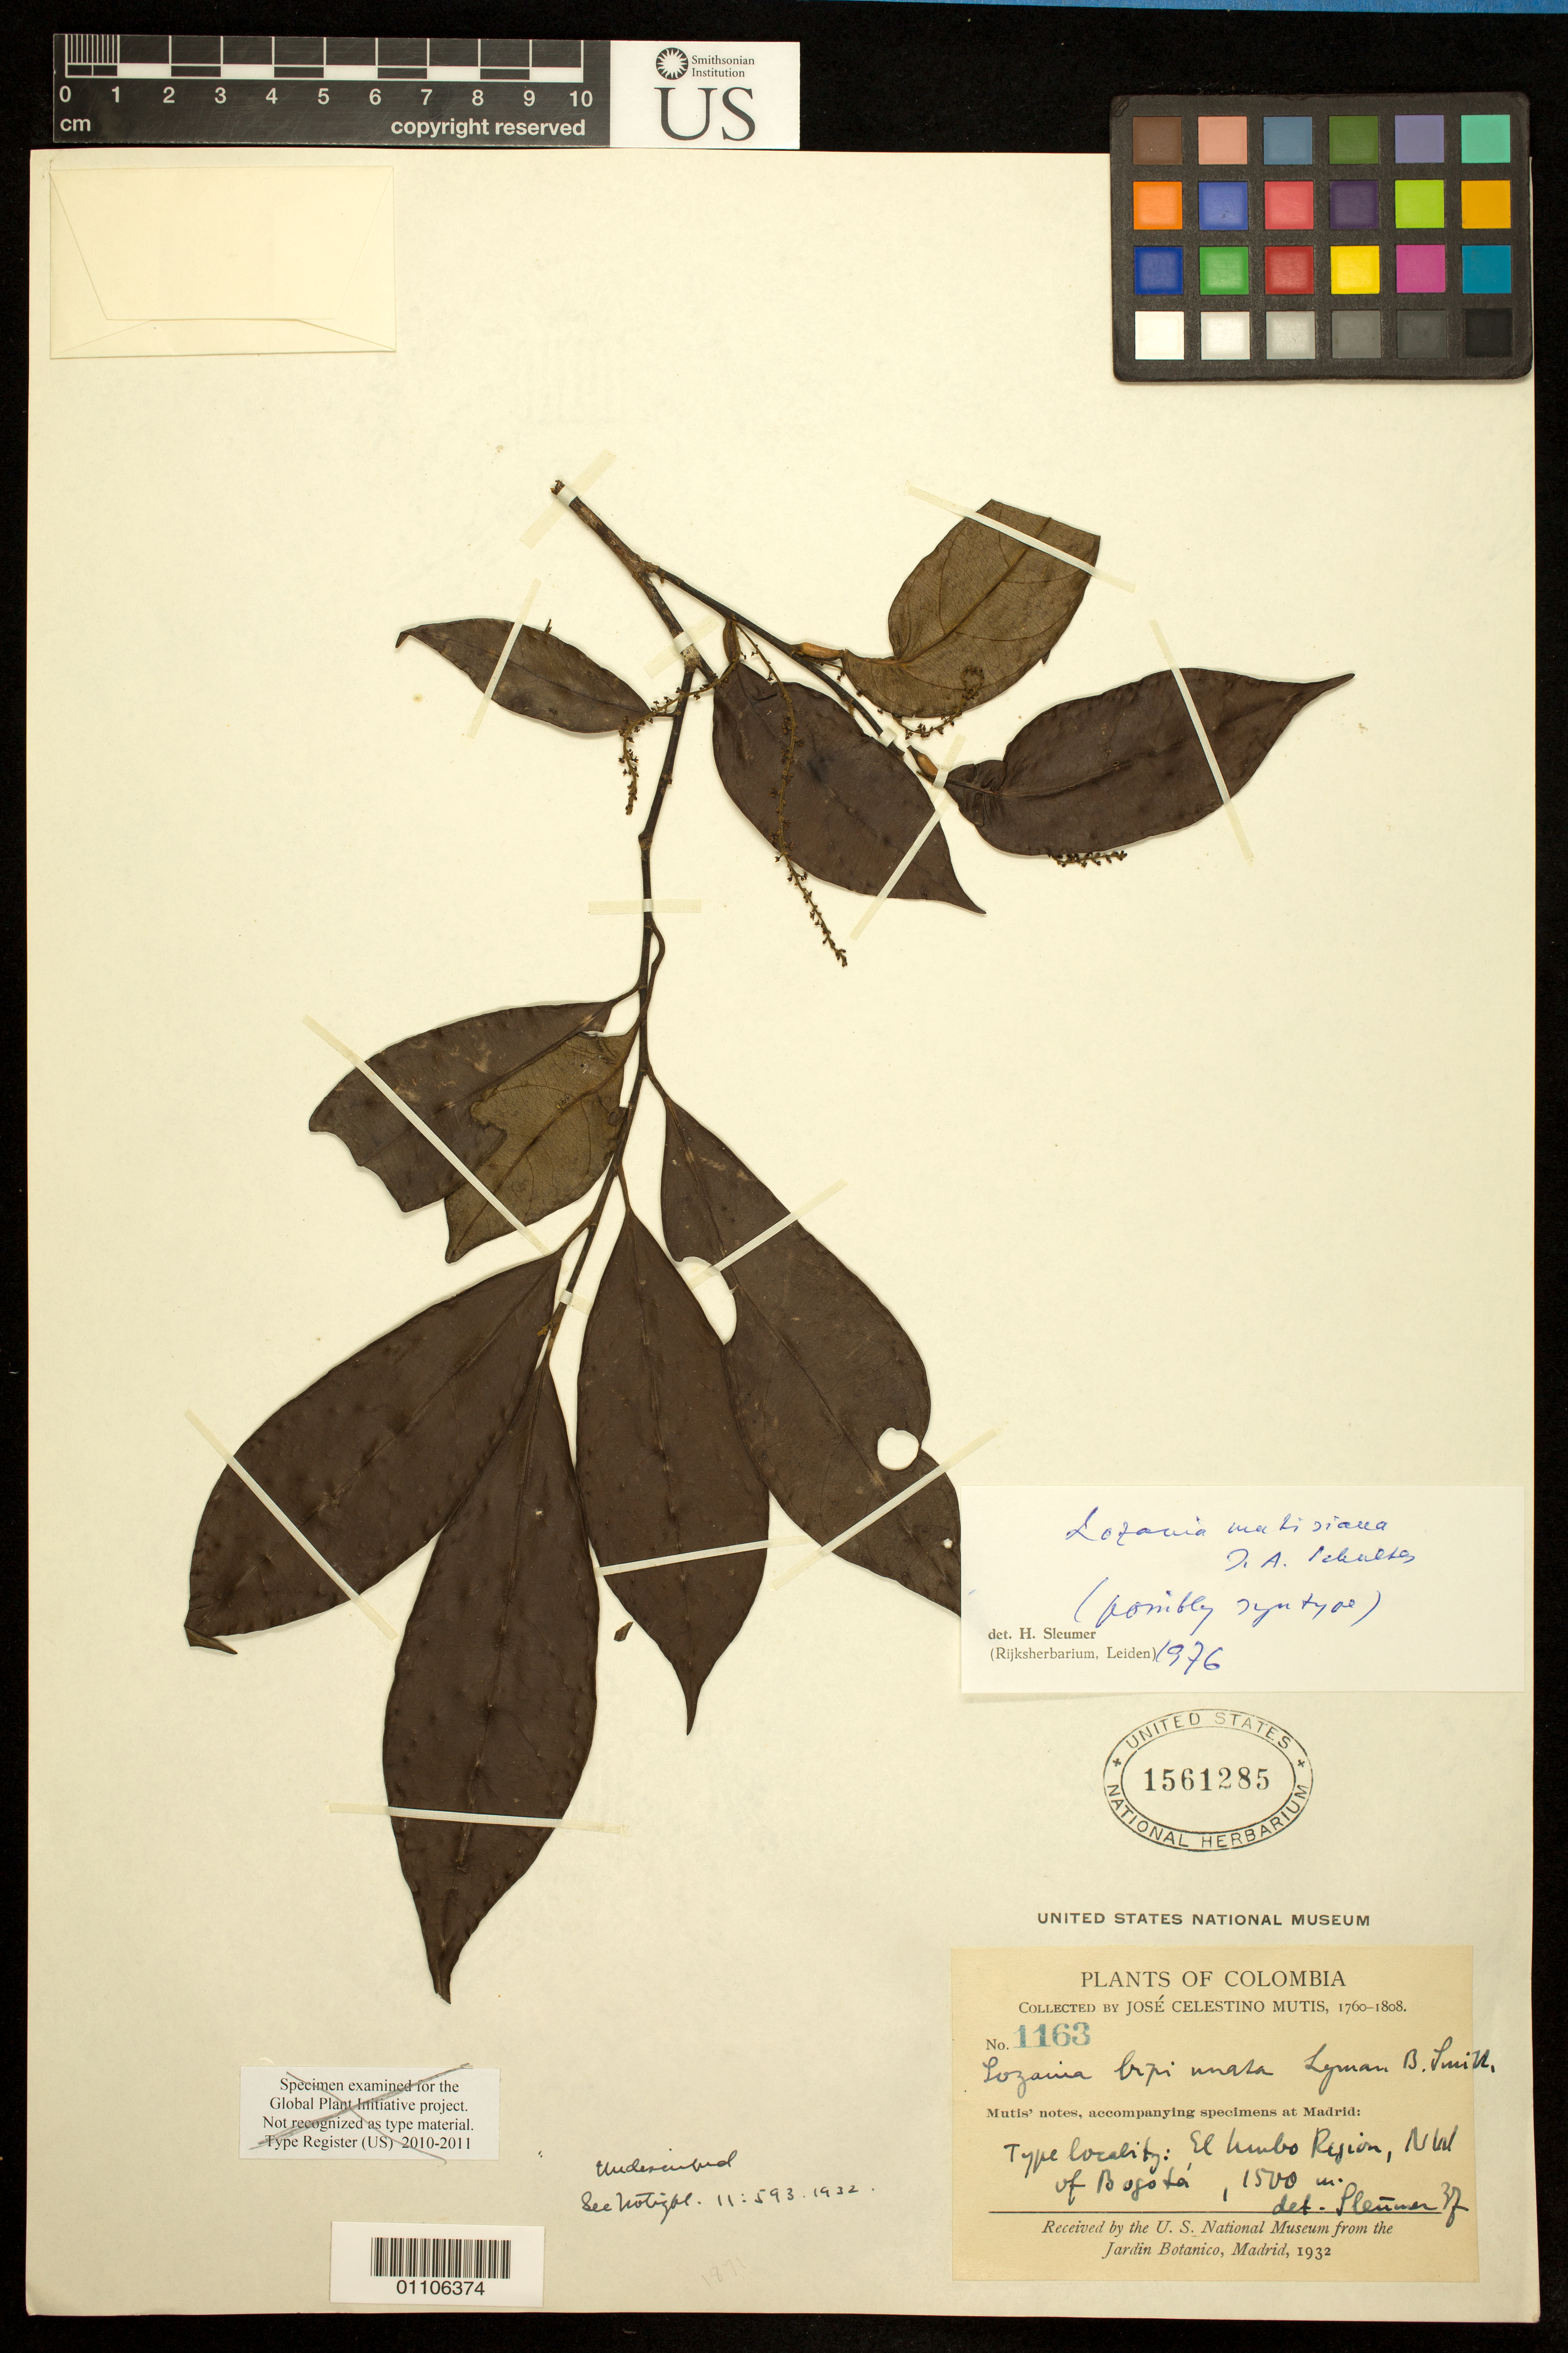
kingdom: Plantae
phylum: Tracheophyta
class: Magnoliopsida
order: Malpighiales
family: Lacistemataceae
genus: Lozania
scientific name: Lozania mutisiana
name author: Schult. in Roem. & Schult.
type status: Isosyntype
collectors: J. C. B. Mutis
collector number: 1163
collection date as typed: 1760 to -- --- 1808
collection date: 1760/1808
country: Colombia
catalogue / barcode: US 1561285